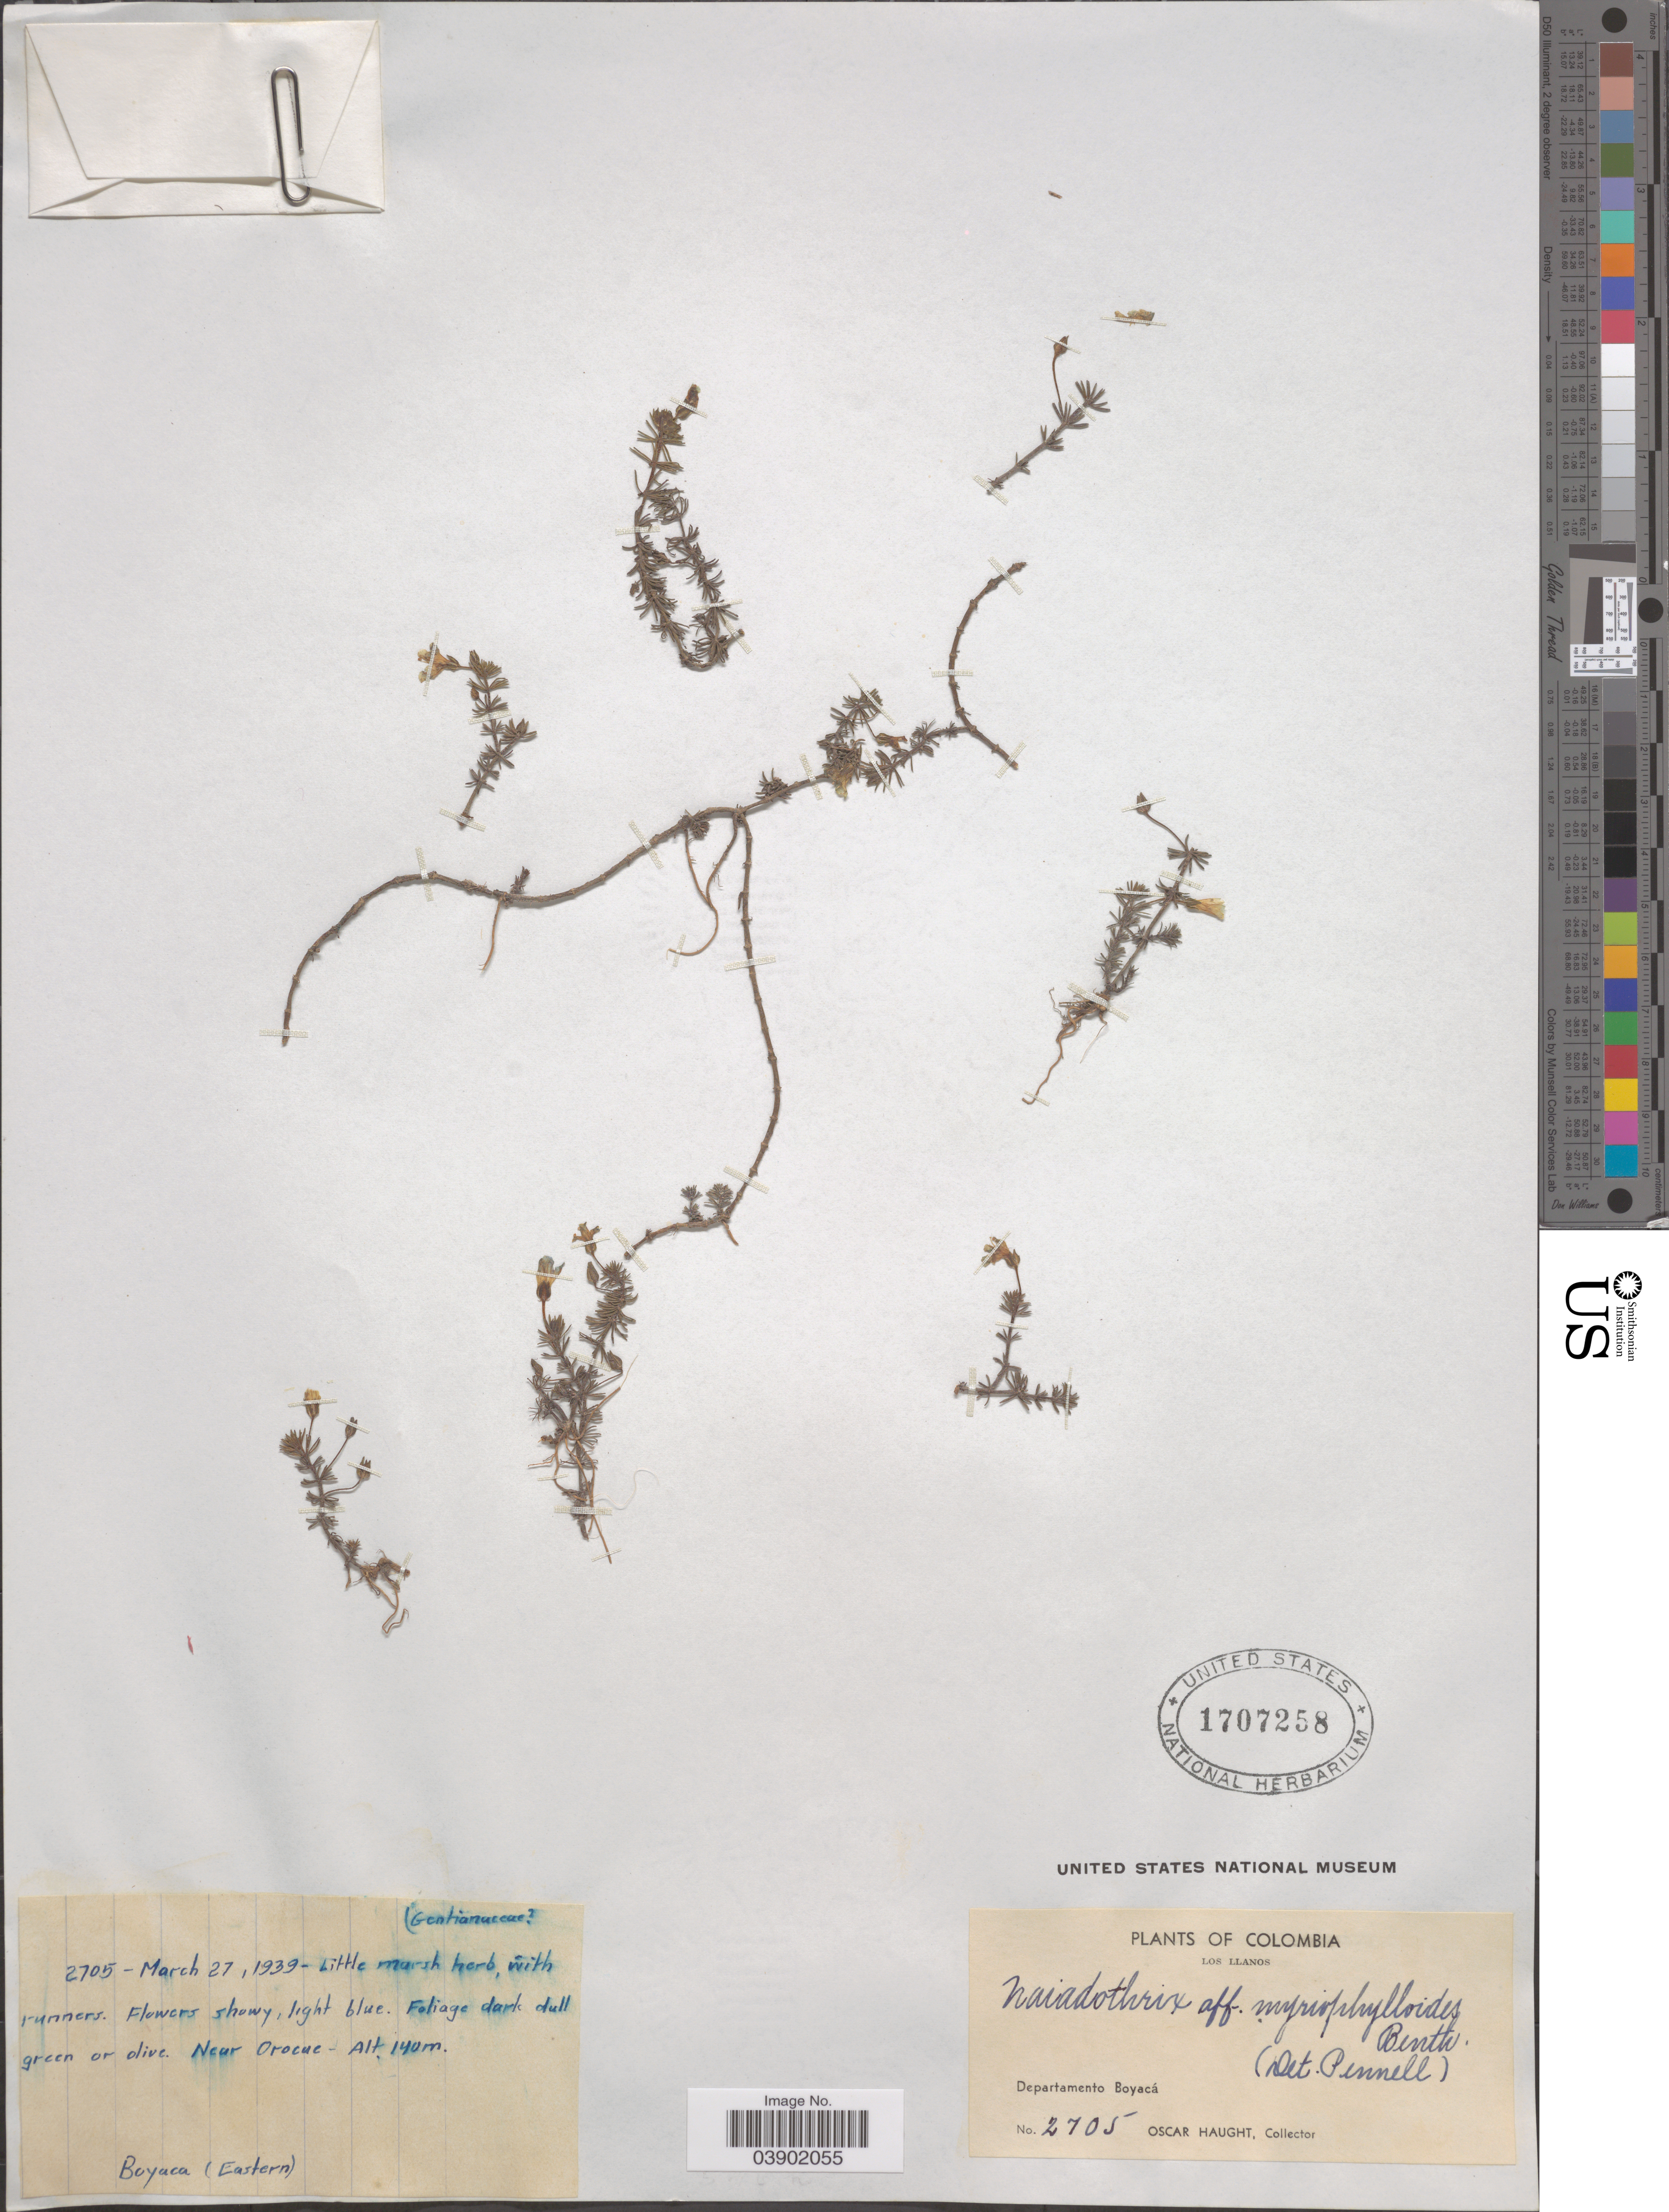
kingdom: Plantae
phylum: Tracheophyta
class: Magnoliopsida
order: Lamiales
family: Plantaginaceae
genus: Bacopa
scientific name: Bacopa myriophylloides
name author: (Benth.) Wettst.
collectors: O. L. Haught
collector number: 2705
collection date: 1939-03-27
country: Colombia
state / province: Boyacá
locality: Near Orocue. Boyaca (Eastern). Los Llanos. Departamento Boyacá.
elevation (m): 140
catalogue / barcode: US 1707258